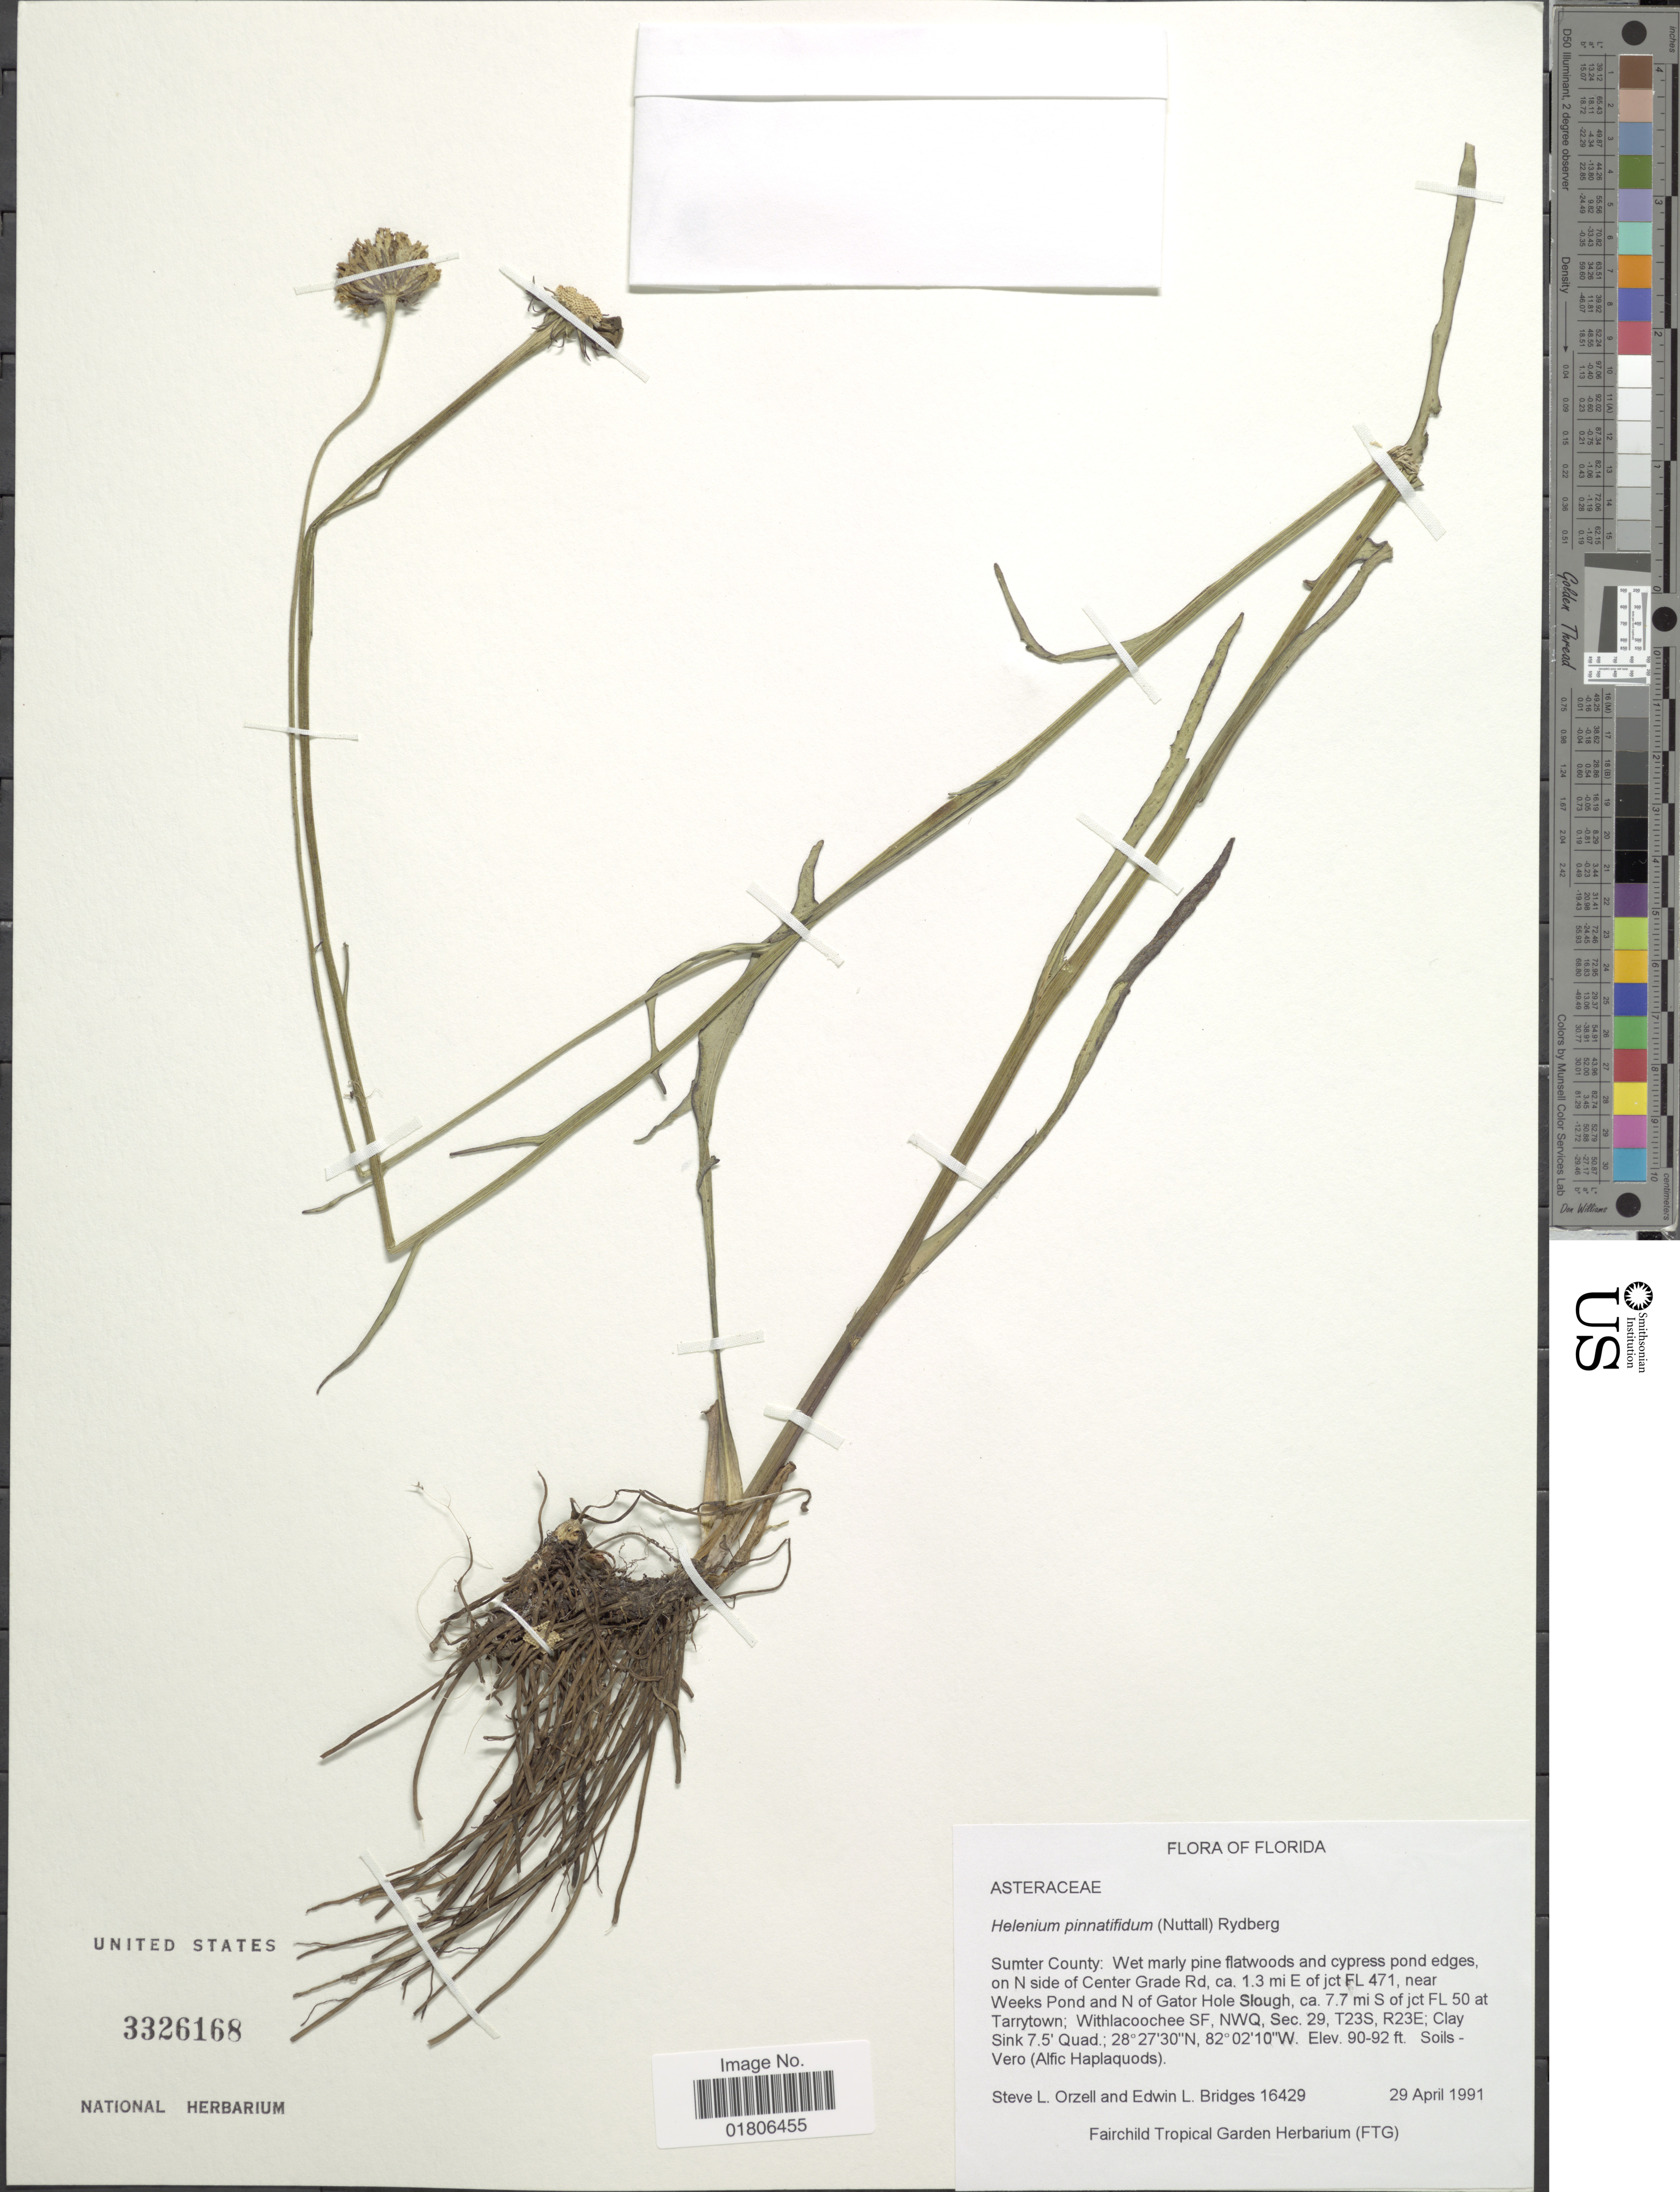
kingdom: Plantae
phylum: Tracheophyta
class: Magnoliopsida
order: Asterales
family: Asteraceae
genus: Helenium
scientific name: Helenium pinnatifidum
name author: (Schwein. ex Nutt.) Rydb.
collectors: S. Orzell & E. Bridges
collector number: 16429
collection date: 1991-04-29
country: United States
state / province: Florida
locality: Sumter County: Wet marly pine flatwoods and cypress pond edges on N side of Center Grade Rd, ca. 1.3 mi E of jct FL 471 near Weeks Pond and N of Gator Hole Slough, ca 7.7 mi S of jct FL 50 at Tarrytown; Withlacoochee SF, NWQ, Sec. 29, T23S, R23E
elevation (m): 27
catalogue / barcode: US 3326168